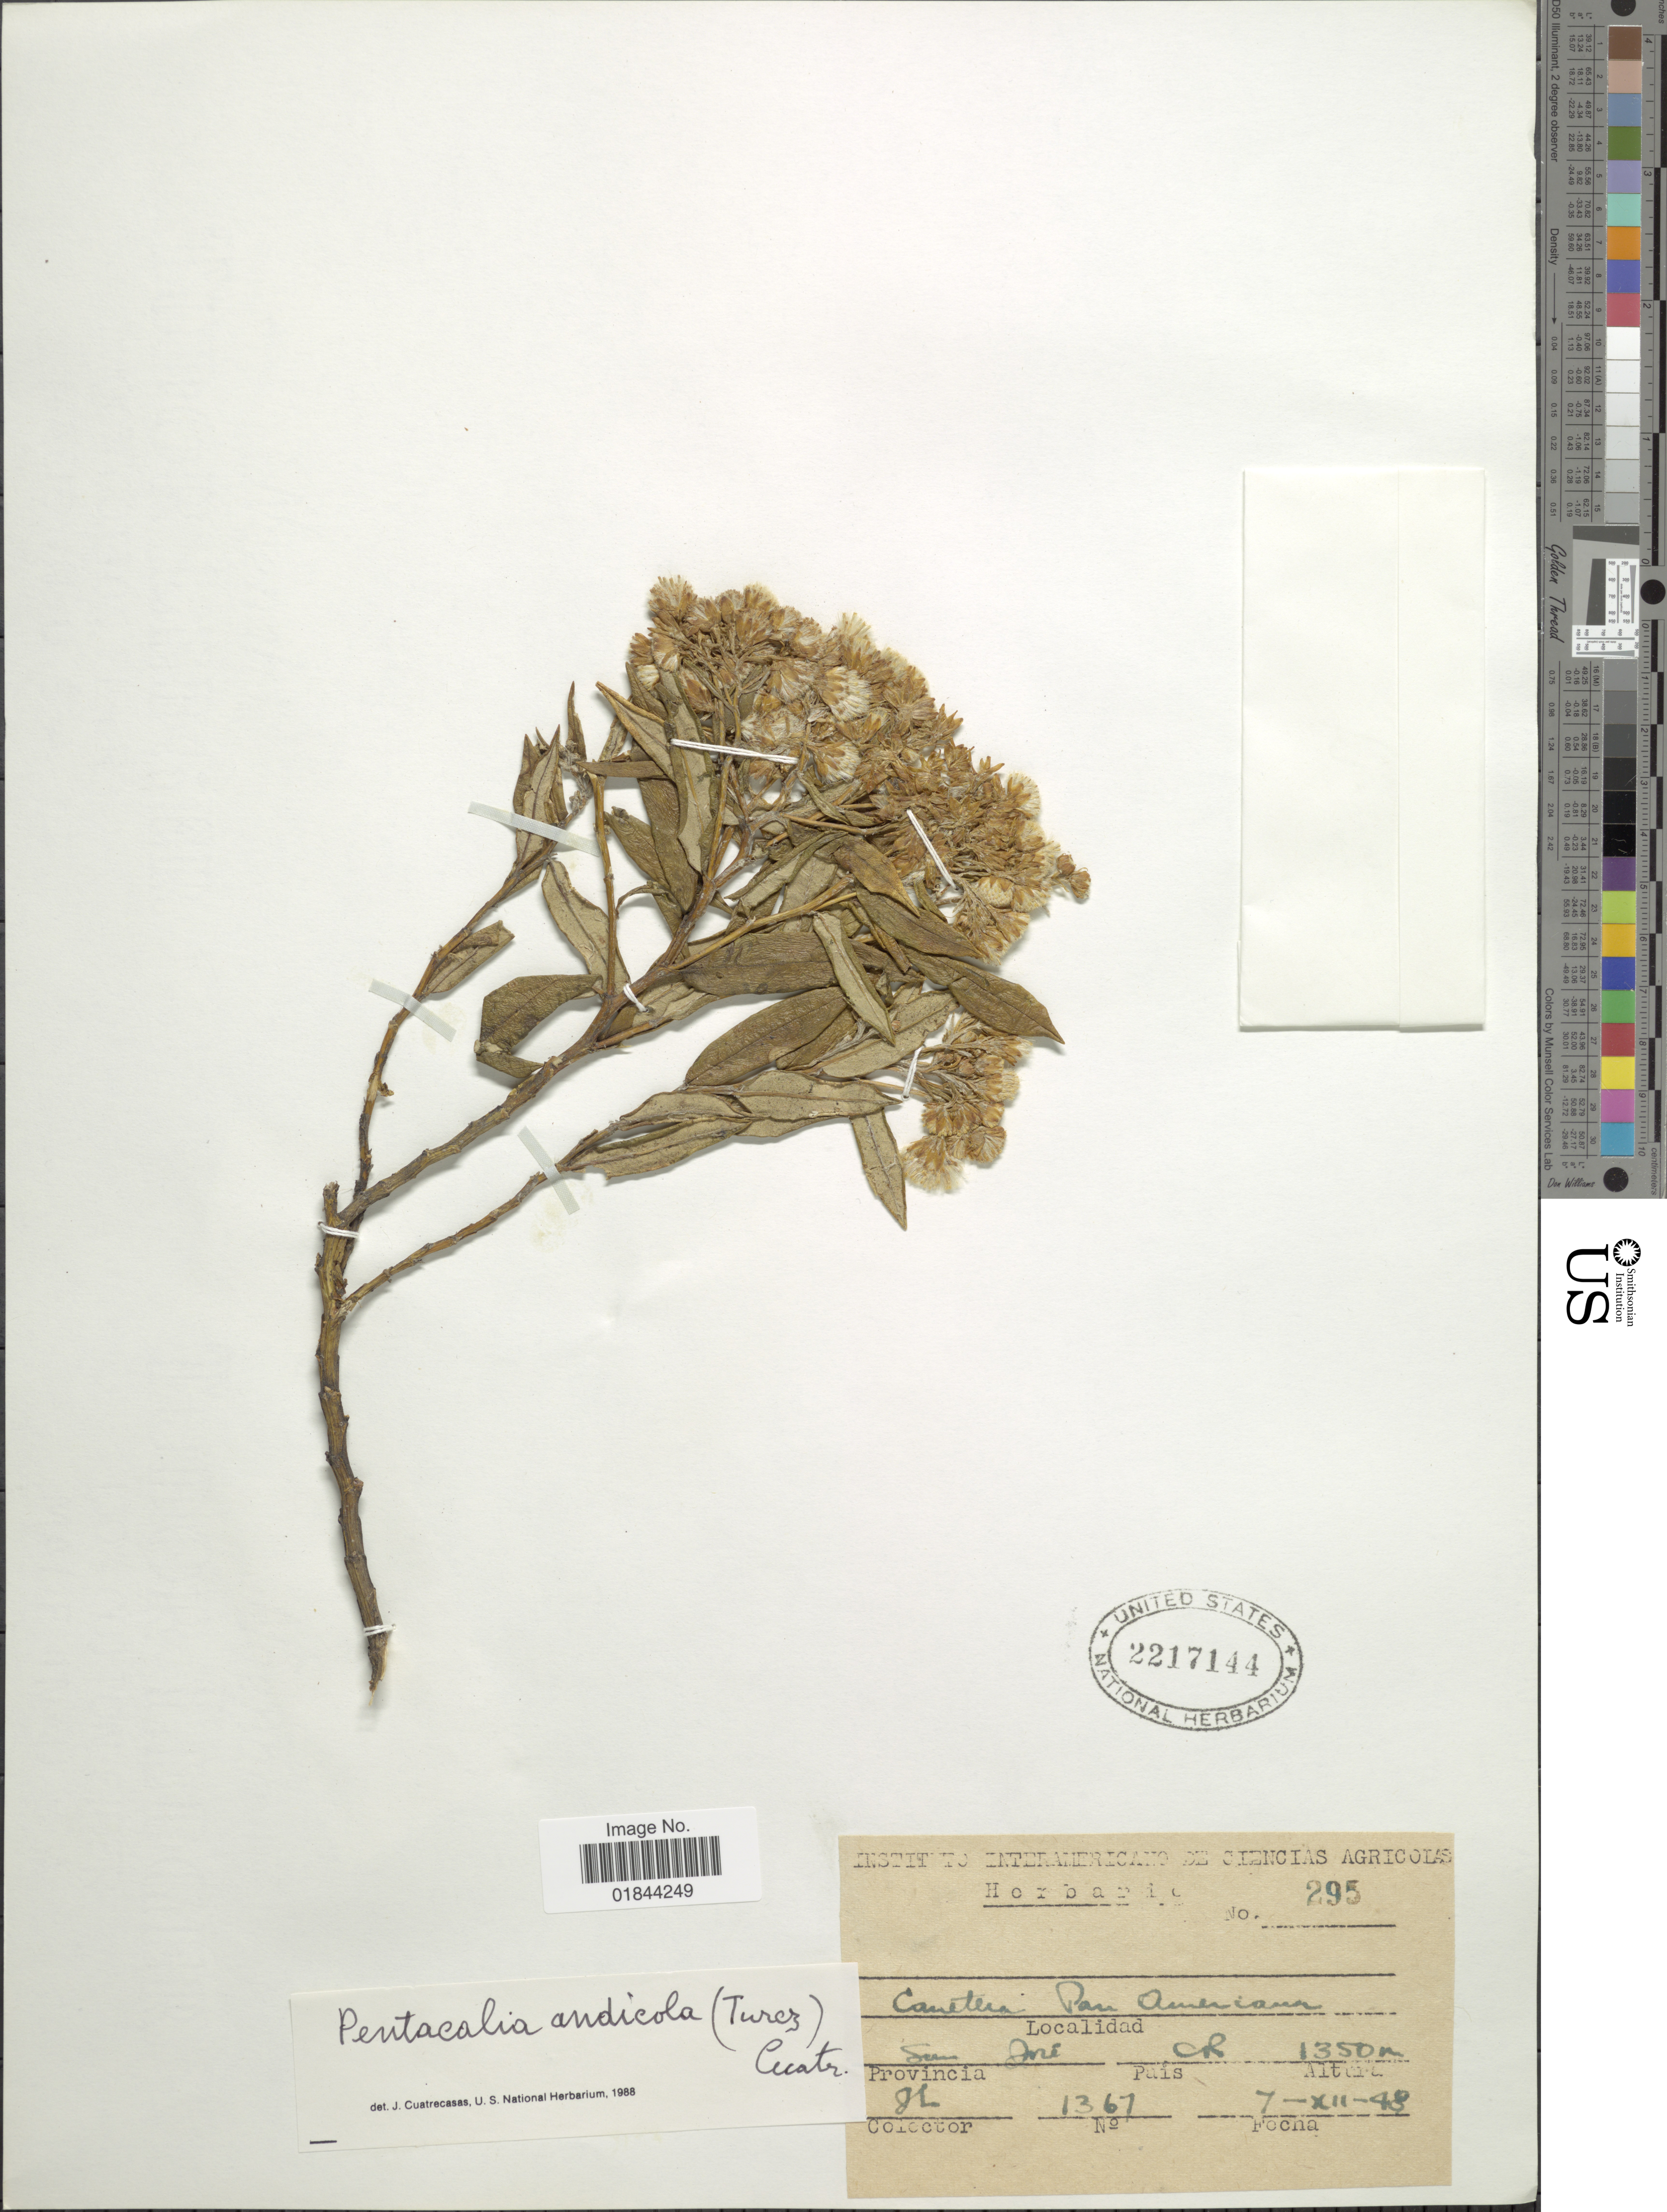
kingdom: Plantae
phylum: Tracheophyta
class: Magnoliopsida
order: Asterales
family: Asteraceae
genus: Pentacalia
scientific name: Pentacalia andicola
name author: (Turcz.) Cuatrec.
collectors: H.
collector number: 1367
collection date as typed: Transcribed d/m/y: 7/12/48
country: Costa Rica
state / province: San José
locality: Carretera Pan Americana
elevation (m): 1350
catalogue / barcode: US 2217144